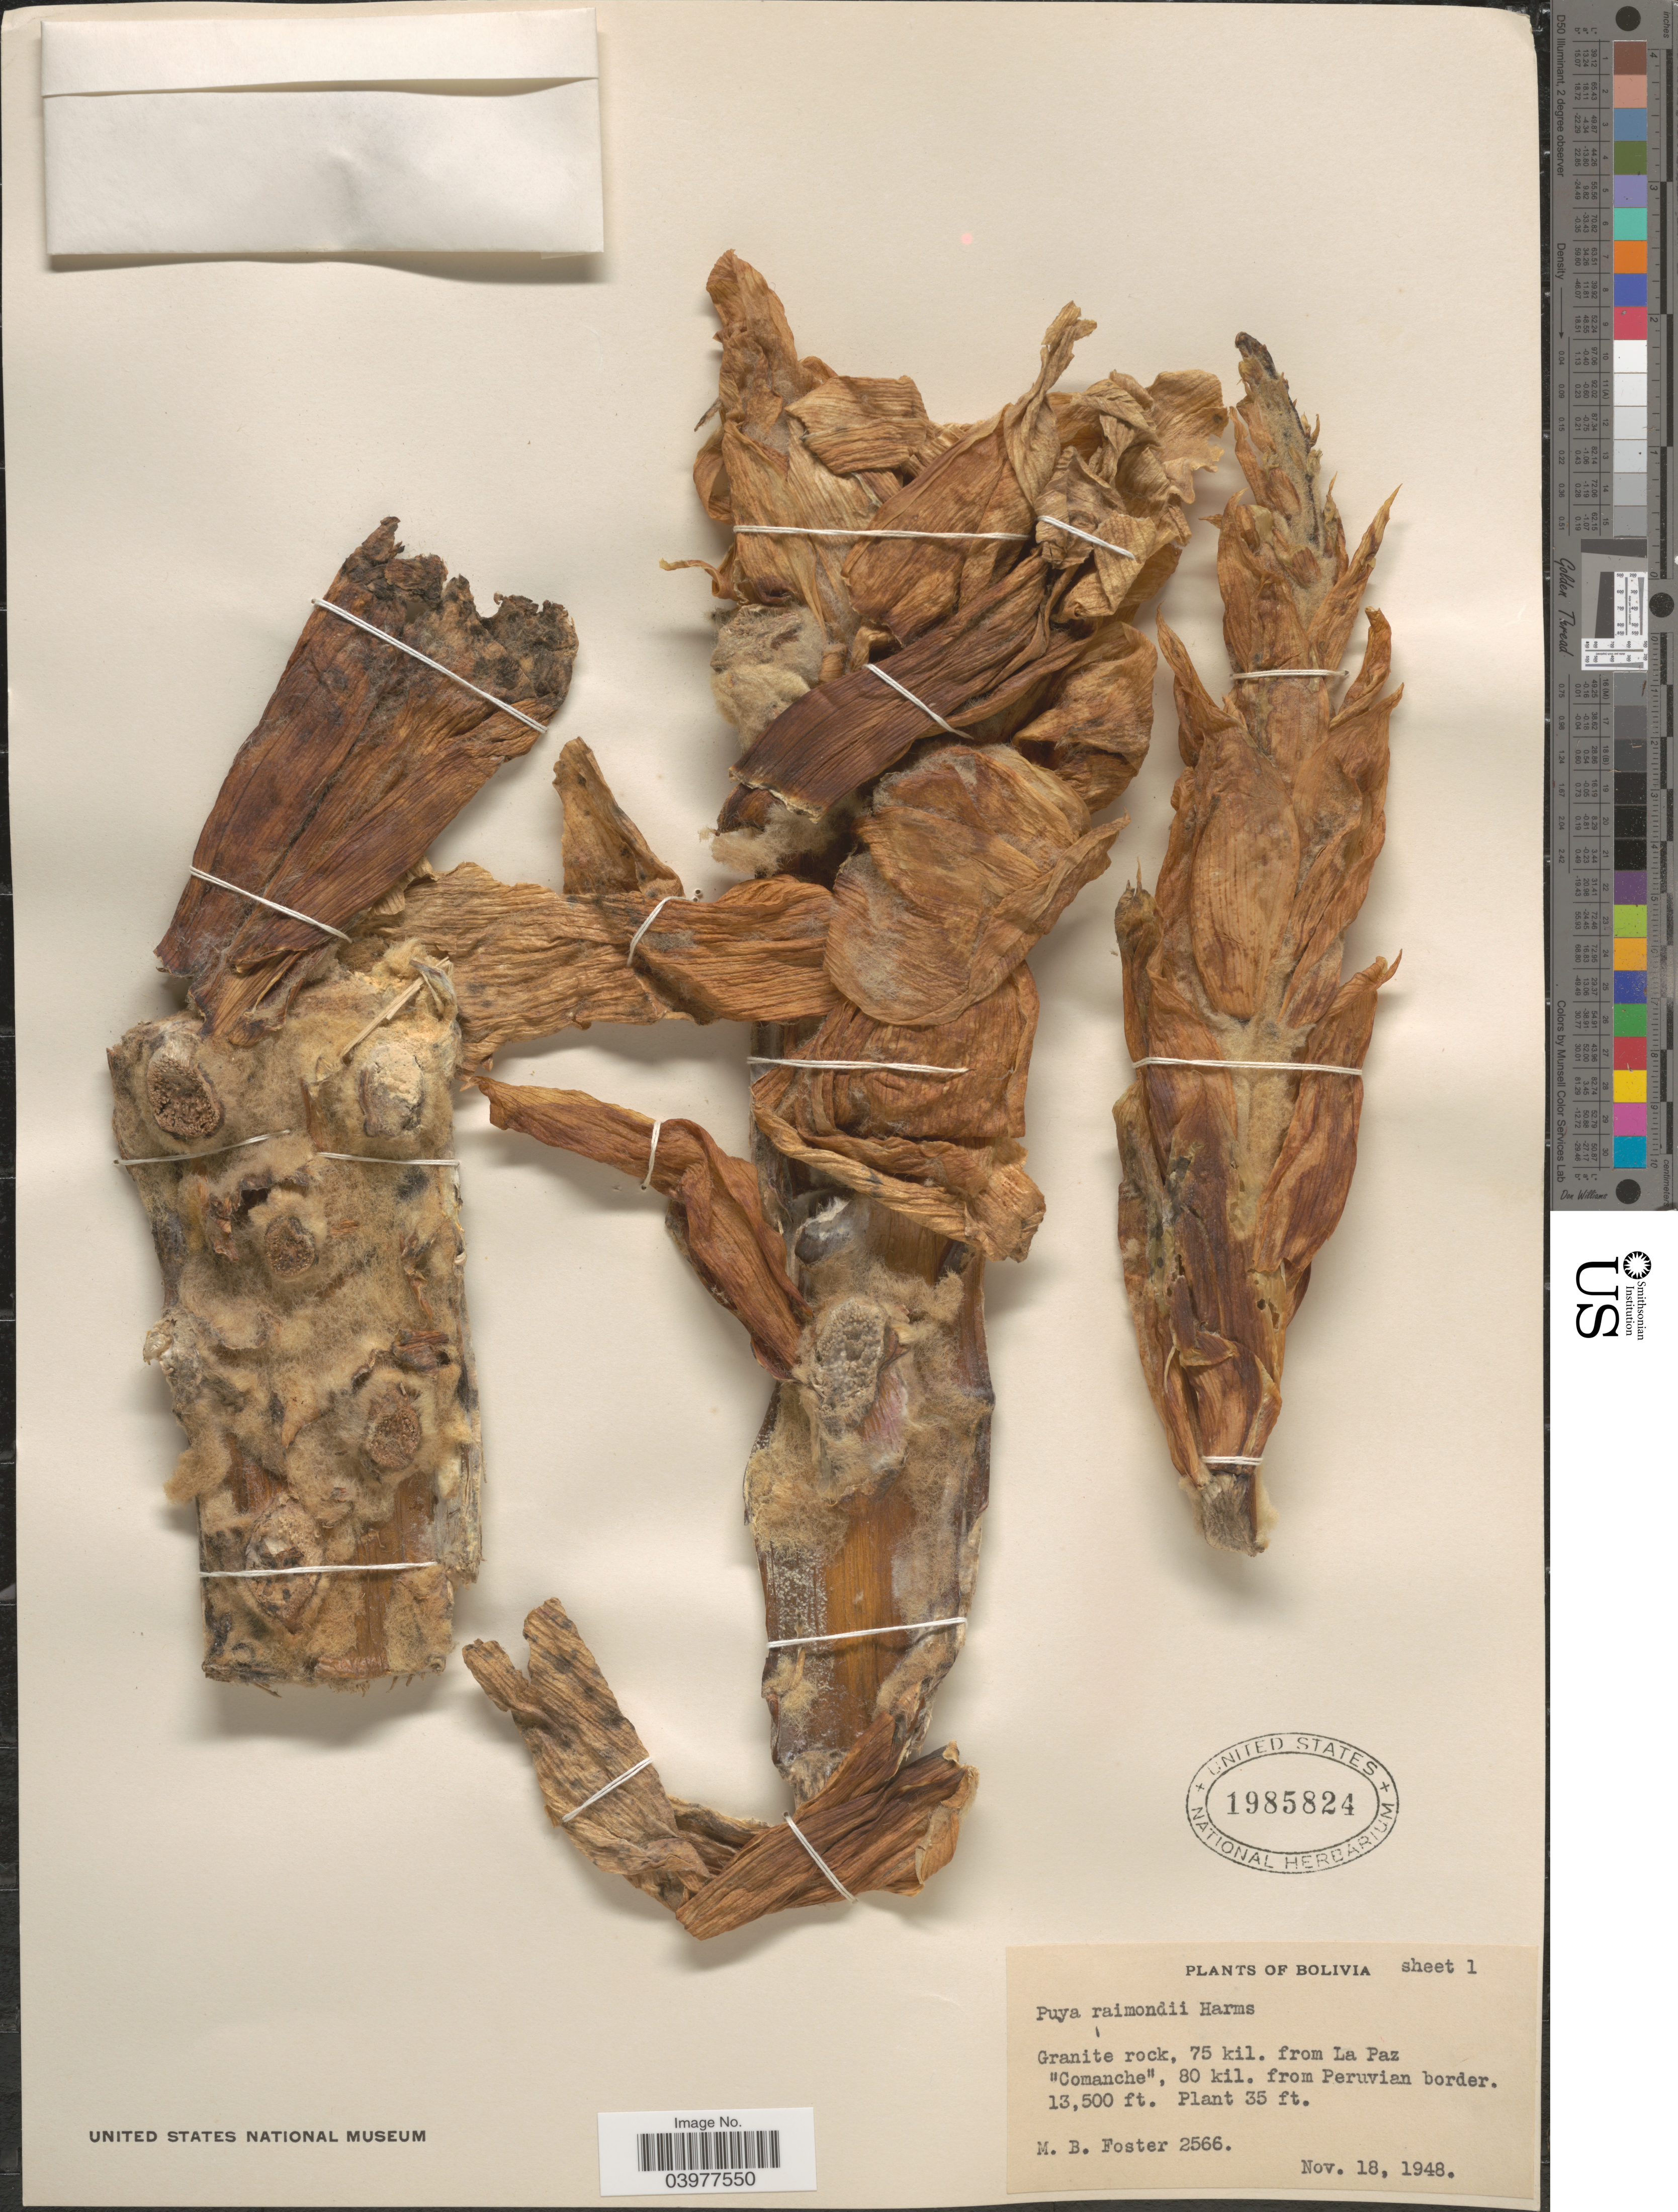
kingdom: Plantae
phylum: Tracheophyta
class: Liliopsida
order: Poales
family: Bromeliaceae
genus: Puya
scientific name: Puya raimondii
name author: Harms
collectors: M. B. Foster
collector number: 2566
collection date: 1948-11-18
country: Bolivia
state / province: La Paz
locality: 75 kil. from La Paz "Comanche", 80 kil. from Peruvian border.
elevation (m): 4115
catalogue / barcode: US 1985824